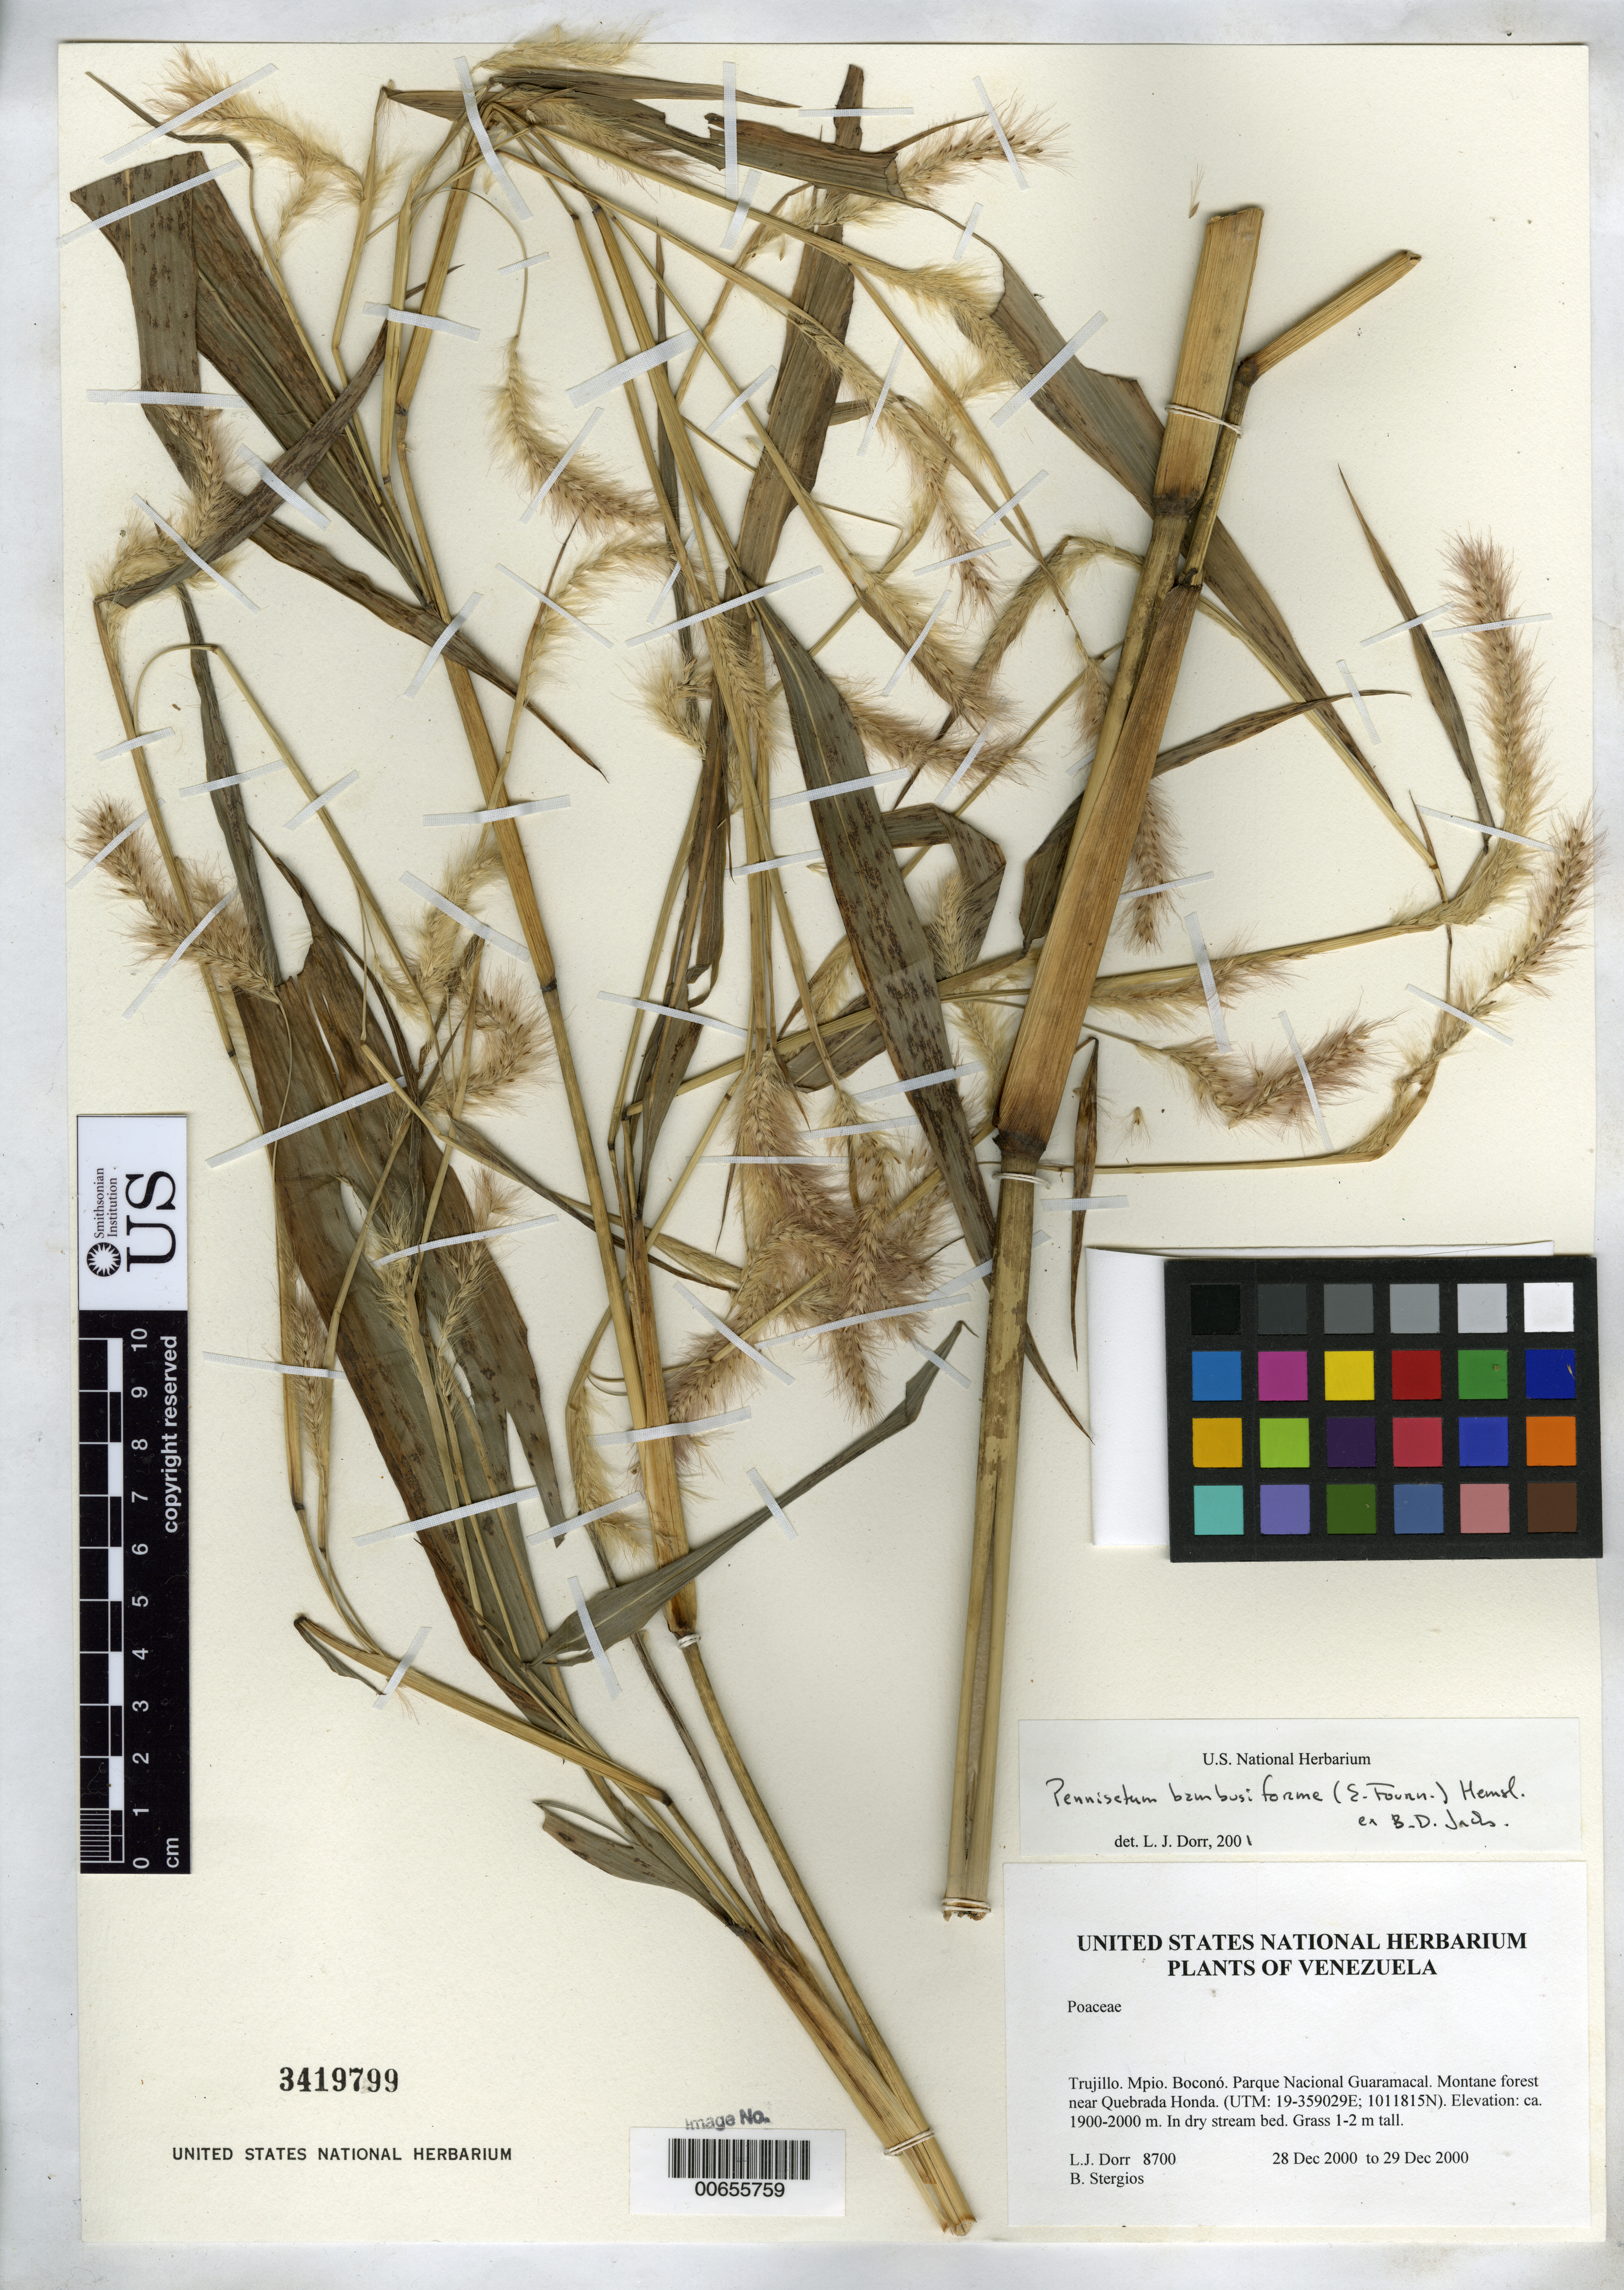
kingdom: Plantae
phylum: Tracheophyta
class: Liliopsida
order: Poales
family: Poaceae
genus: Cenchrus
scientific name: Cenchrus bambusiformis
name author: (E. Fourn.) Morrone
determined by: Dorr, L. J., (BOT), Smithsonian Institution - National Museum of Natural History (UNITED STATES)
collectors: L. J. Dorr & B. G. Stergios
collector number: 8700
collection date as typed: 28 Dec 2000 to 29 Dec 2000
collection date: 2000-12-28/2000-12-29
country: Venezuela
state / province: Trujillo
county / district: Boconó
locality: Parque Nacional Guaramacal near Quebrada Honda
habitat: In dry stream bed.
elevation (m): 1900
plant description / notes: ISC, K, MO, PORT, US, VEN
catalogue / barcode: US 3419799